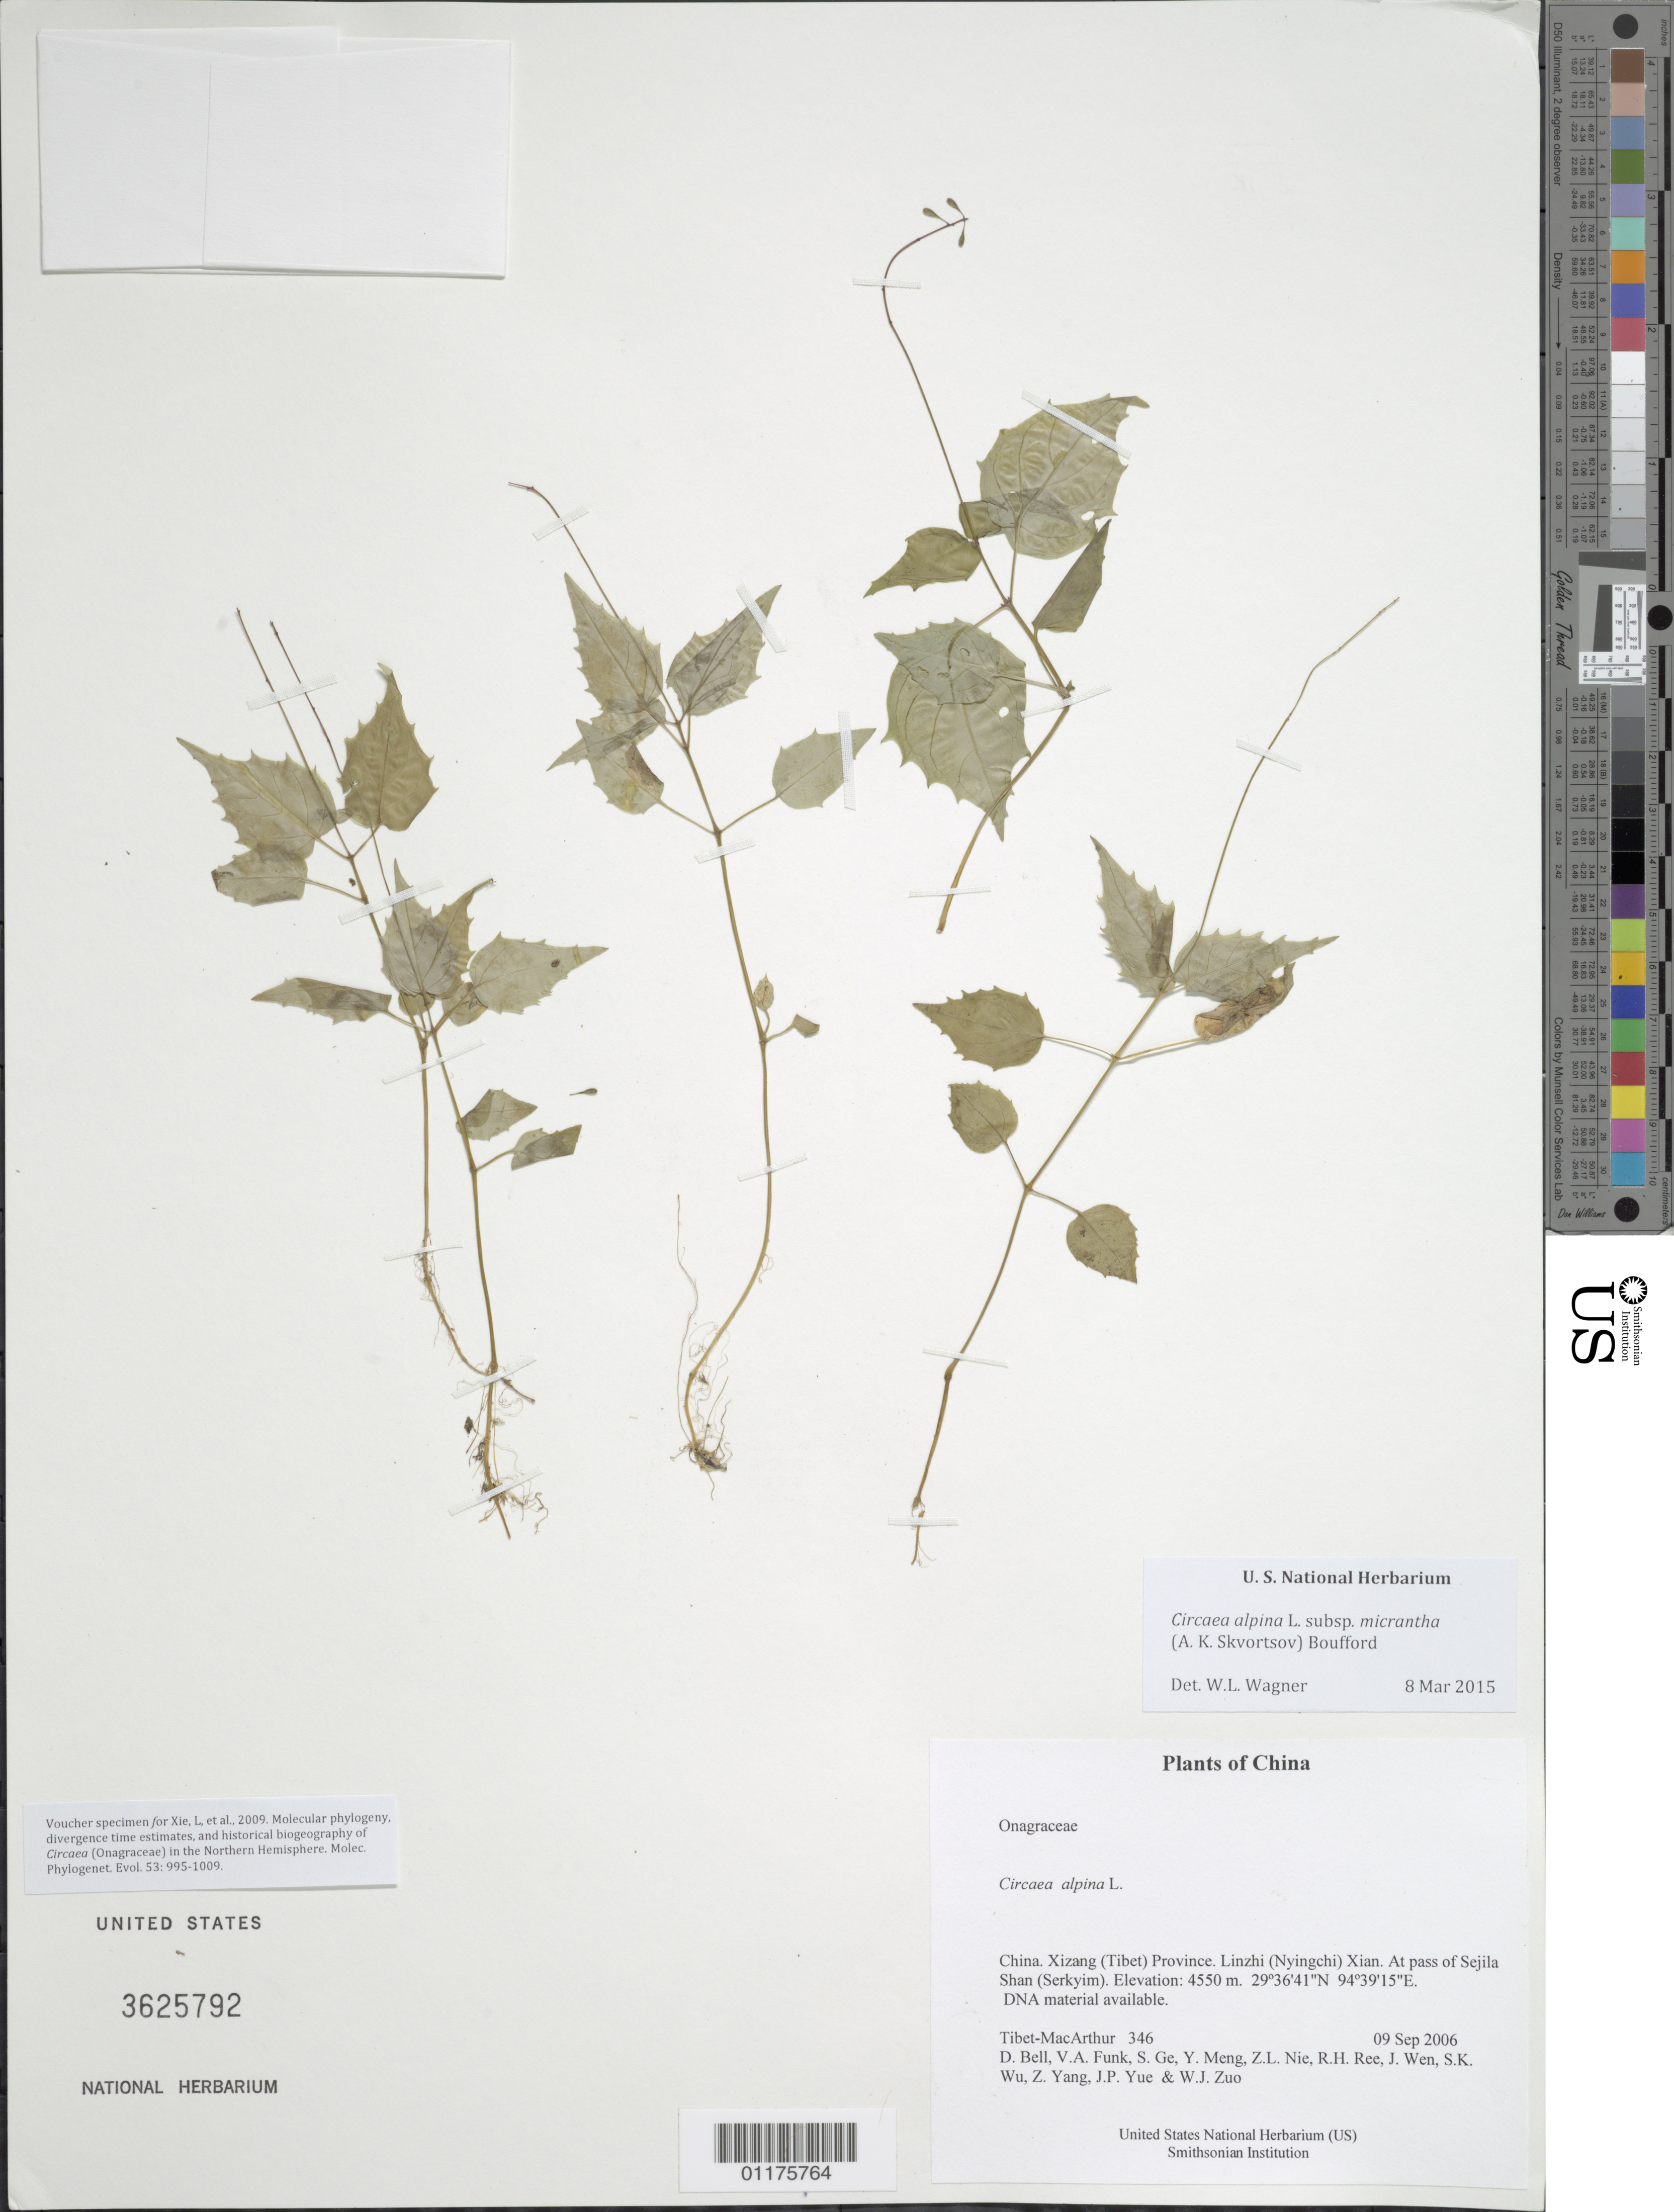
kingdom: Plantae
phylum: Tracheophyta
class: Magnoliopsida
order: Myrtales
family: Onagraceae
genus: Circaea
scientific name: Circaea alpina subsp. micrantha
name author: (A.K. Skvortsov) Boufford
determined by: Wagner, W. L., (BOT), Smithsonian Institution - National Museum of Natural History (UNITED STATES)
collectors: Tibet-MacArthur, D. A. Bell, V. Funk, S. Ge, Y. Meng, Z. Nie, R. Ree, J. Wen, S. K. Wu, Z. Yang, J. Yue & W. Zuo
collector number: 346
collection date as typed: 09 Sep 2006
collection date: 2006-09-09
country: China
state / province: Xizang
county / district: Linzhi (Nyingchi) Xian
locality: At pass of Sejila Shan (Serkyim).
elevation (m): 4550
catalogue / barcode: US 3625792